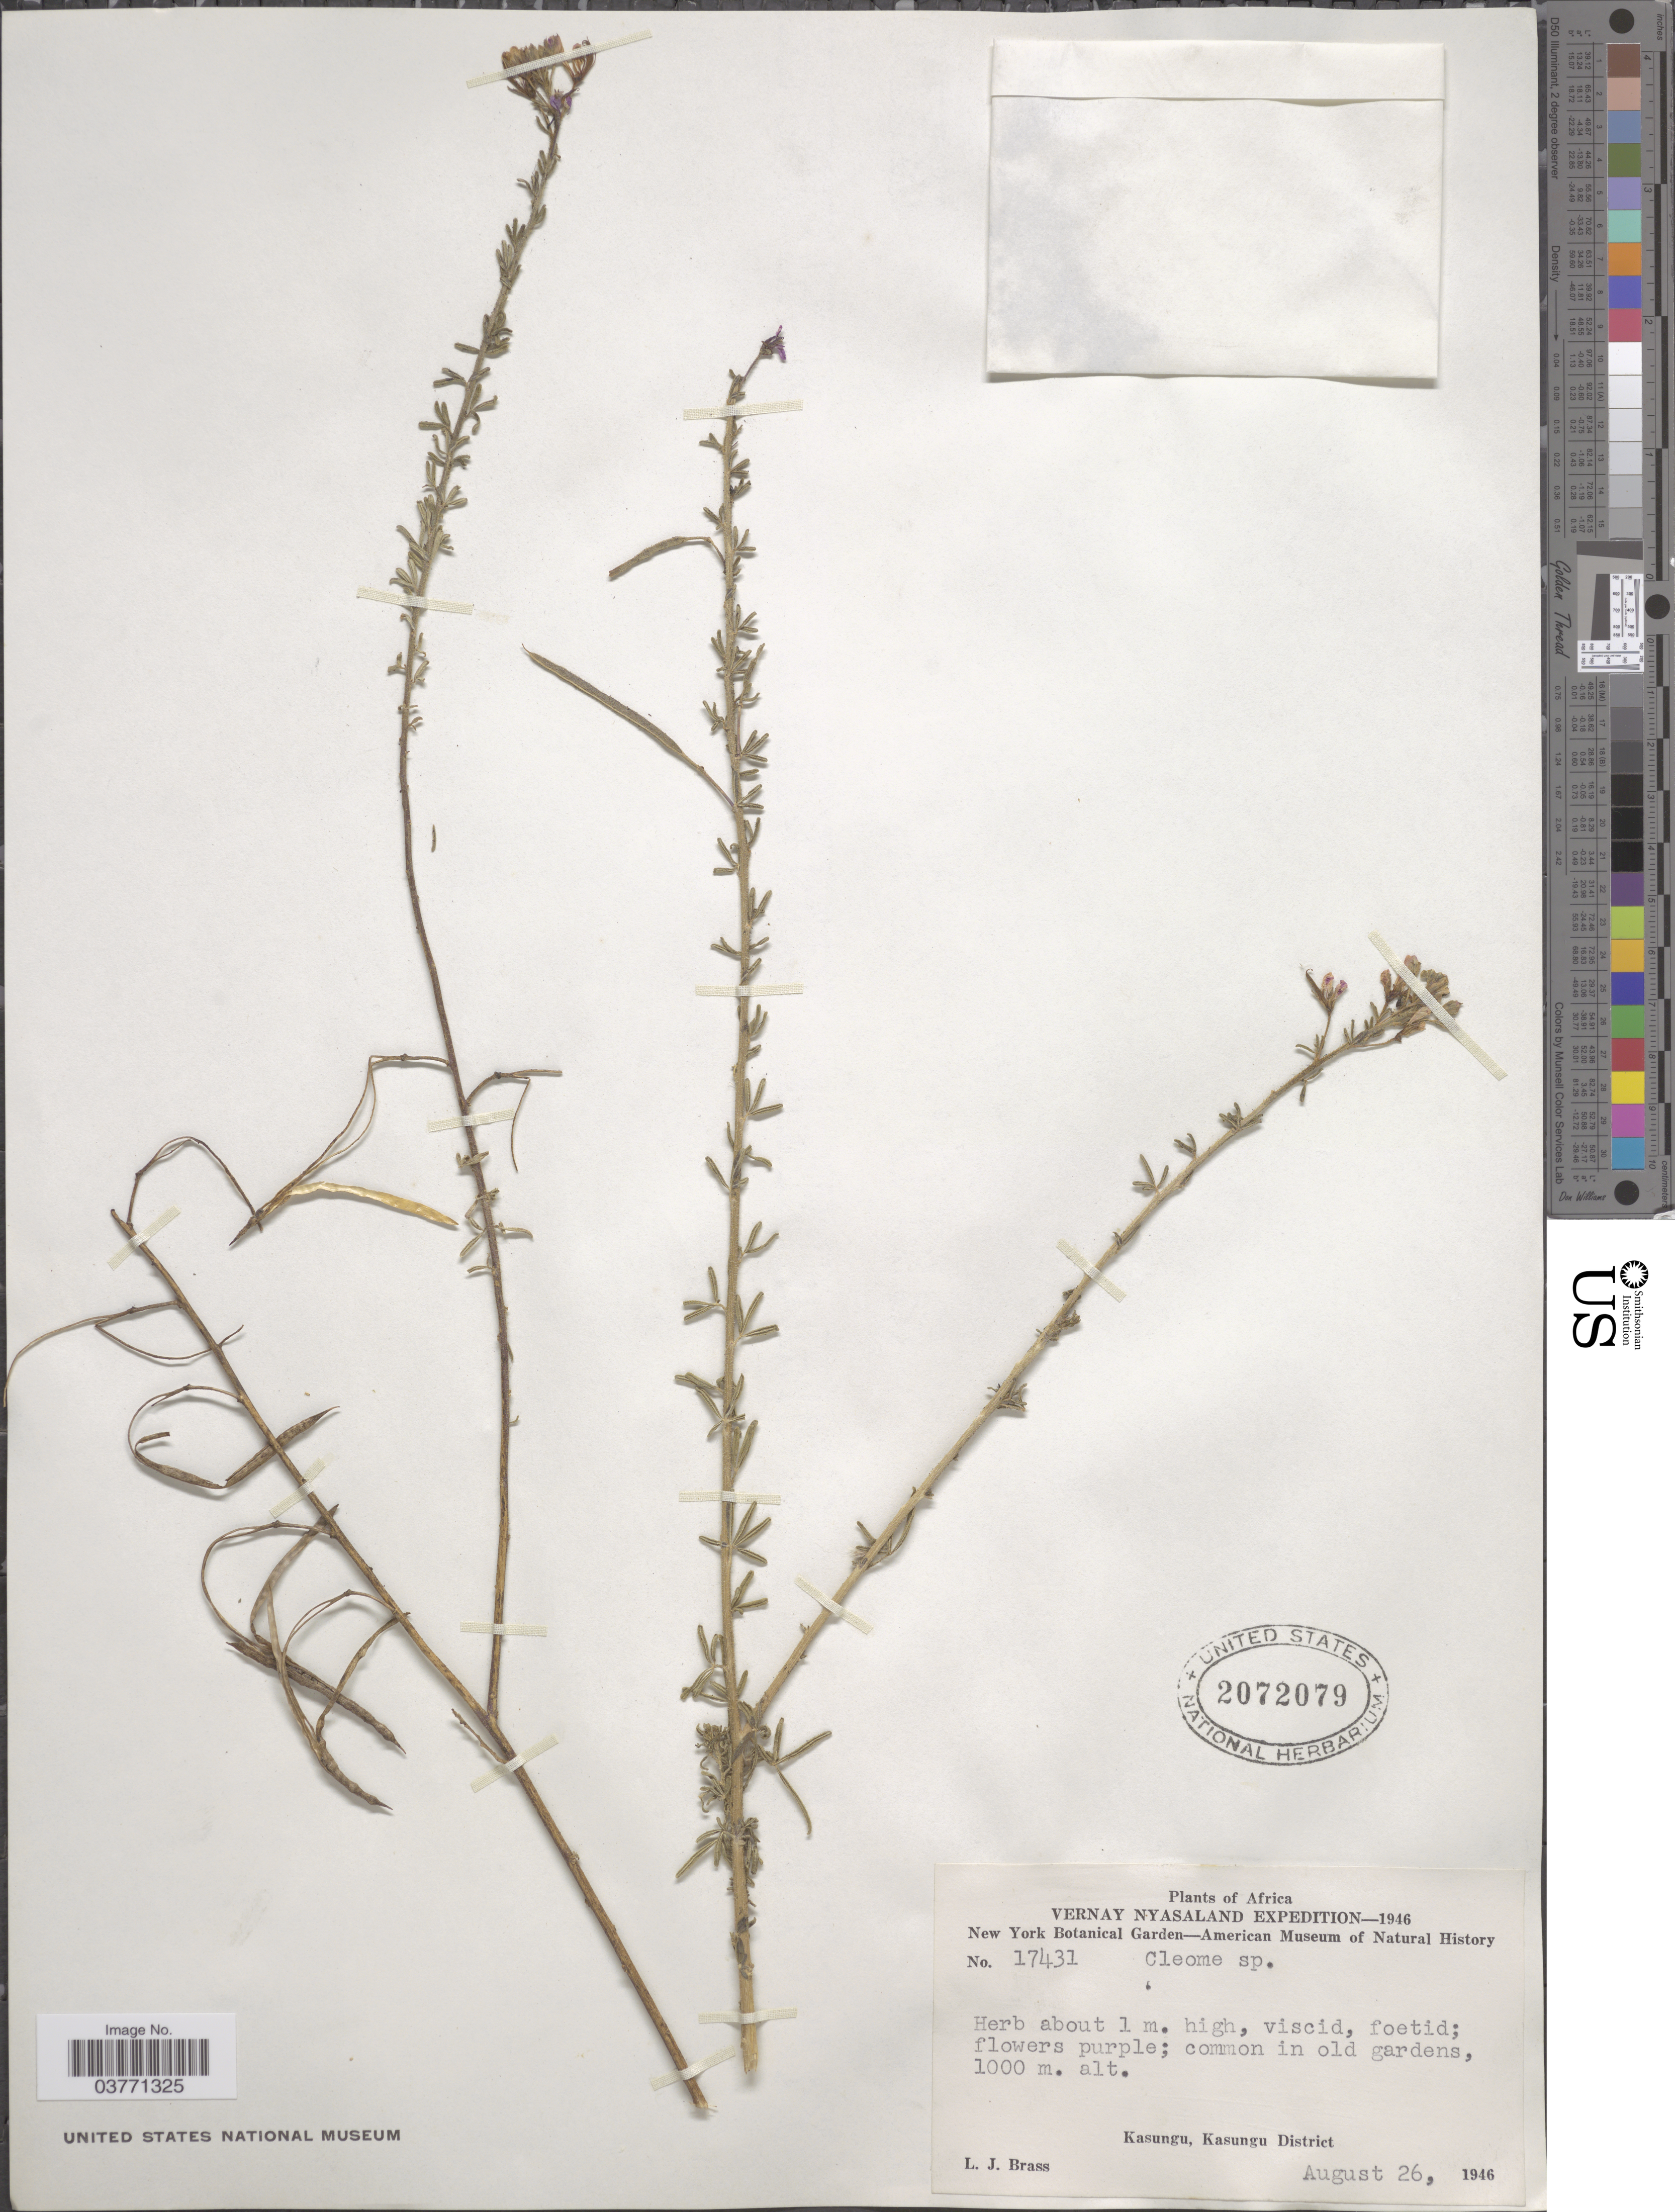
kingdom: Plantae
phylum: Tracheophyta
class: Magnoliopsida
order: Brassicales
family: Cleomaceae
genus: Cleome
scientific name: Cleome sp.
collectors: L. J. Brass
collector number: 17431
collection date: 1946-08-26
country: Malawi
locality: Vernay Nyasaland. Kasungu, Kasungu District.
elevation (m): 1000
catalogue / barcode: US 2072079